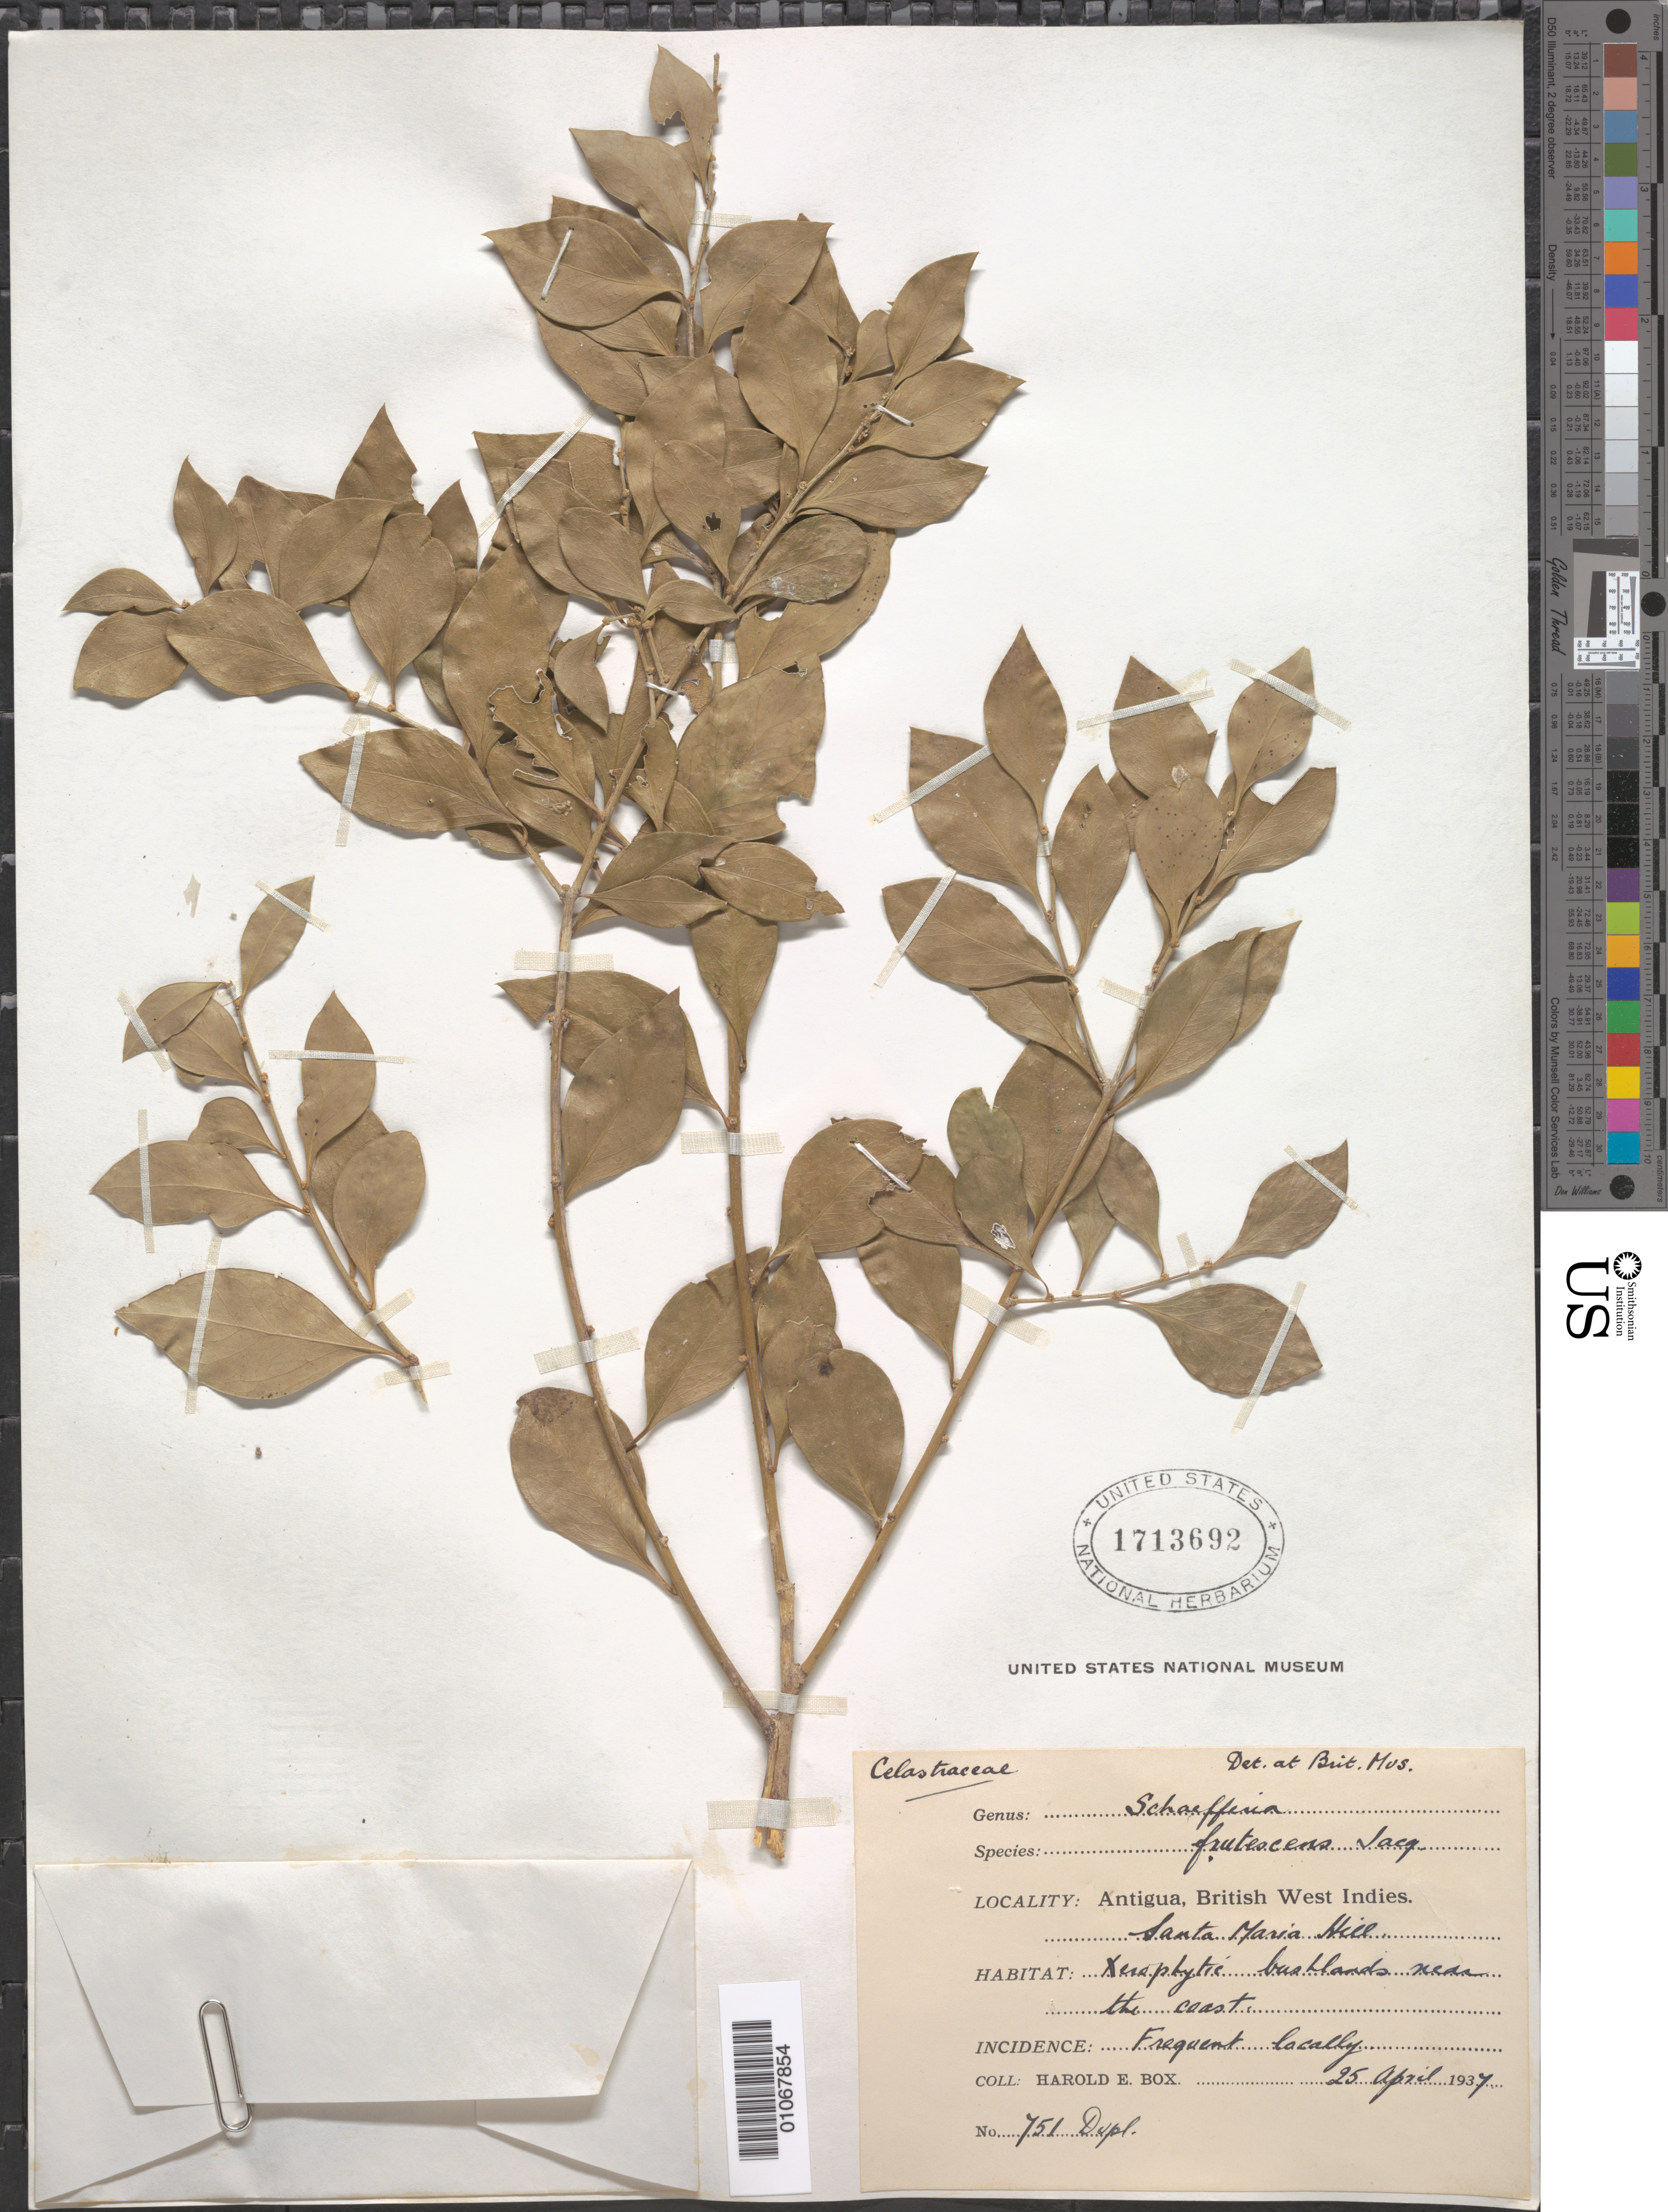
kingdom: Plantae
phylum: Tracheophyta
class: Magnoliopsida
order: Celastrales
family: Celastraceae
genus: Schaefferia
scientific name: Schaefferia frutescens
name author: Jacq.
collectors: H. E. Box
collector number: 751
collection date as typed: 25 Apr 1937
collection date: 1937-04-25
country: Antigua and Barbuda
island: Antigua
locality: Santa Maria Hill, Xerophytic land near the sea.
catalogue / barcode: US 1713692